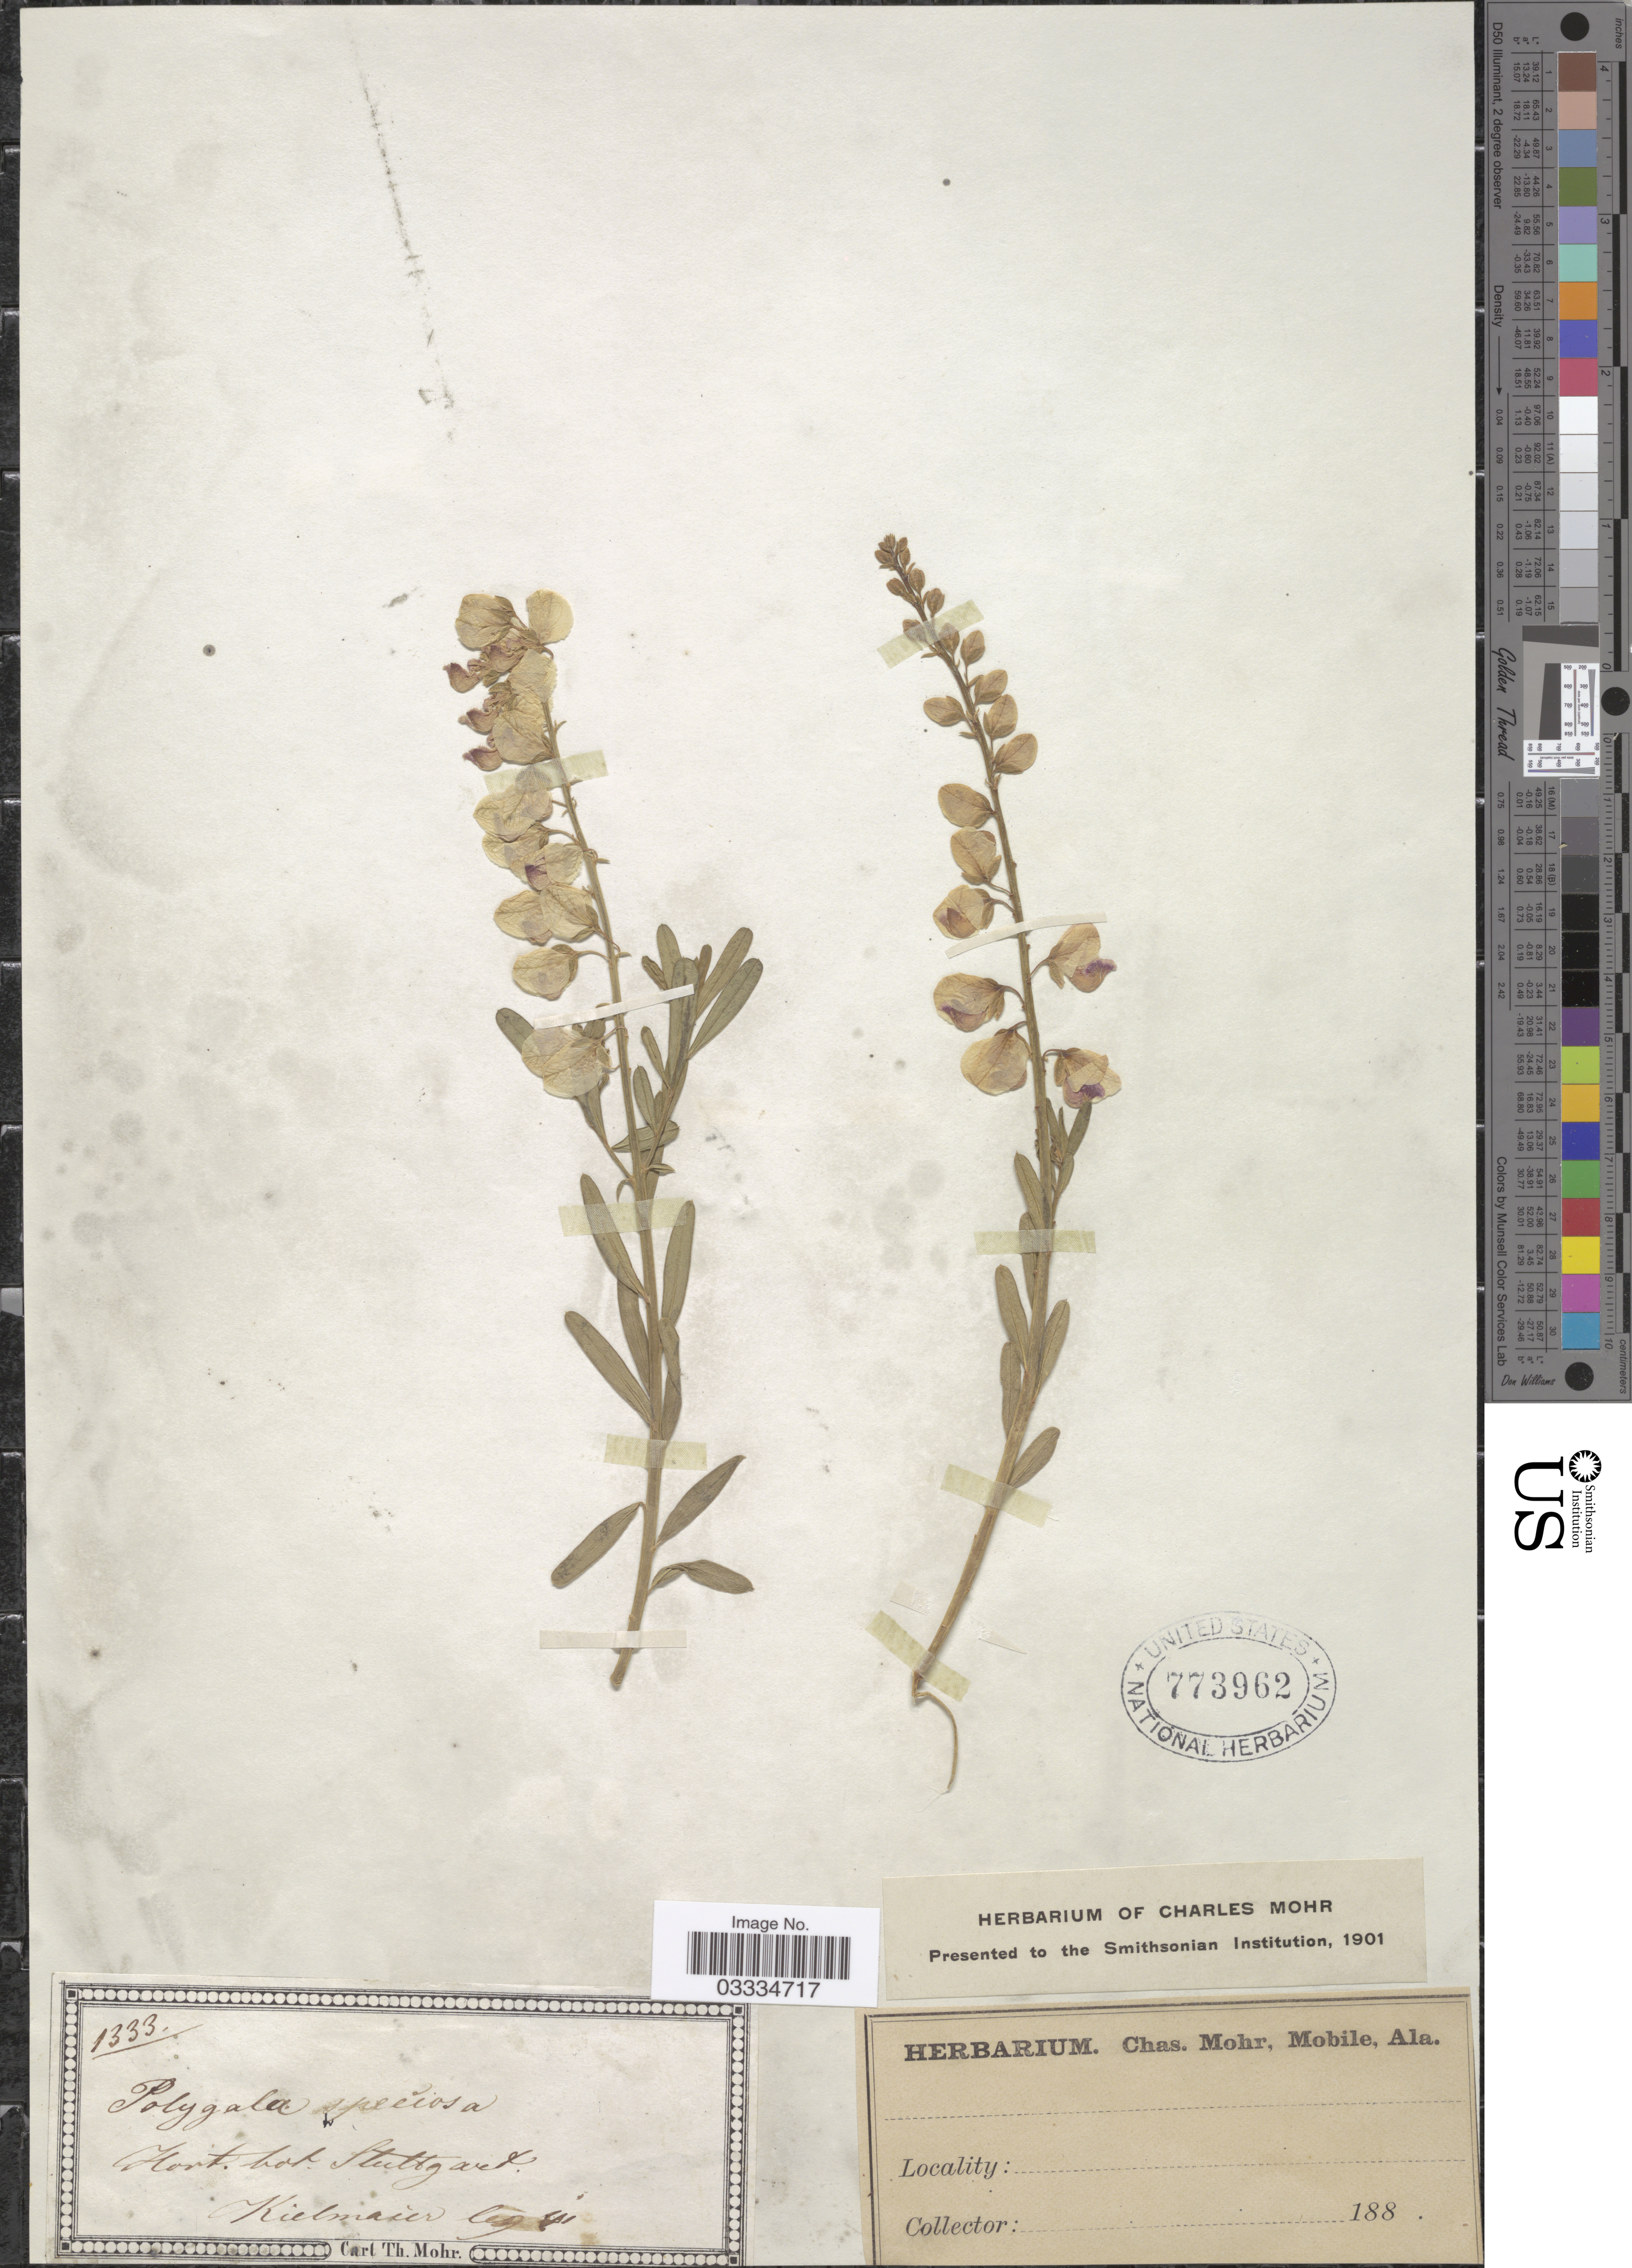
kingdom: Plantae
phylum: Tracheophyta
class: Magnoliopsida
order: Fabales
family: Polygalaceae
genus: Polygala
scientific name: Polygala speciosa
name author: Sims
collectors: Kielmaier, --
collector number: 1333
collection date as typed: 188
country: Germany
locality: Hort bot Stuttgart.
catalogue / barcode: US 773962